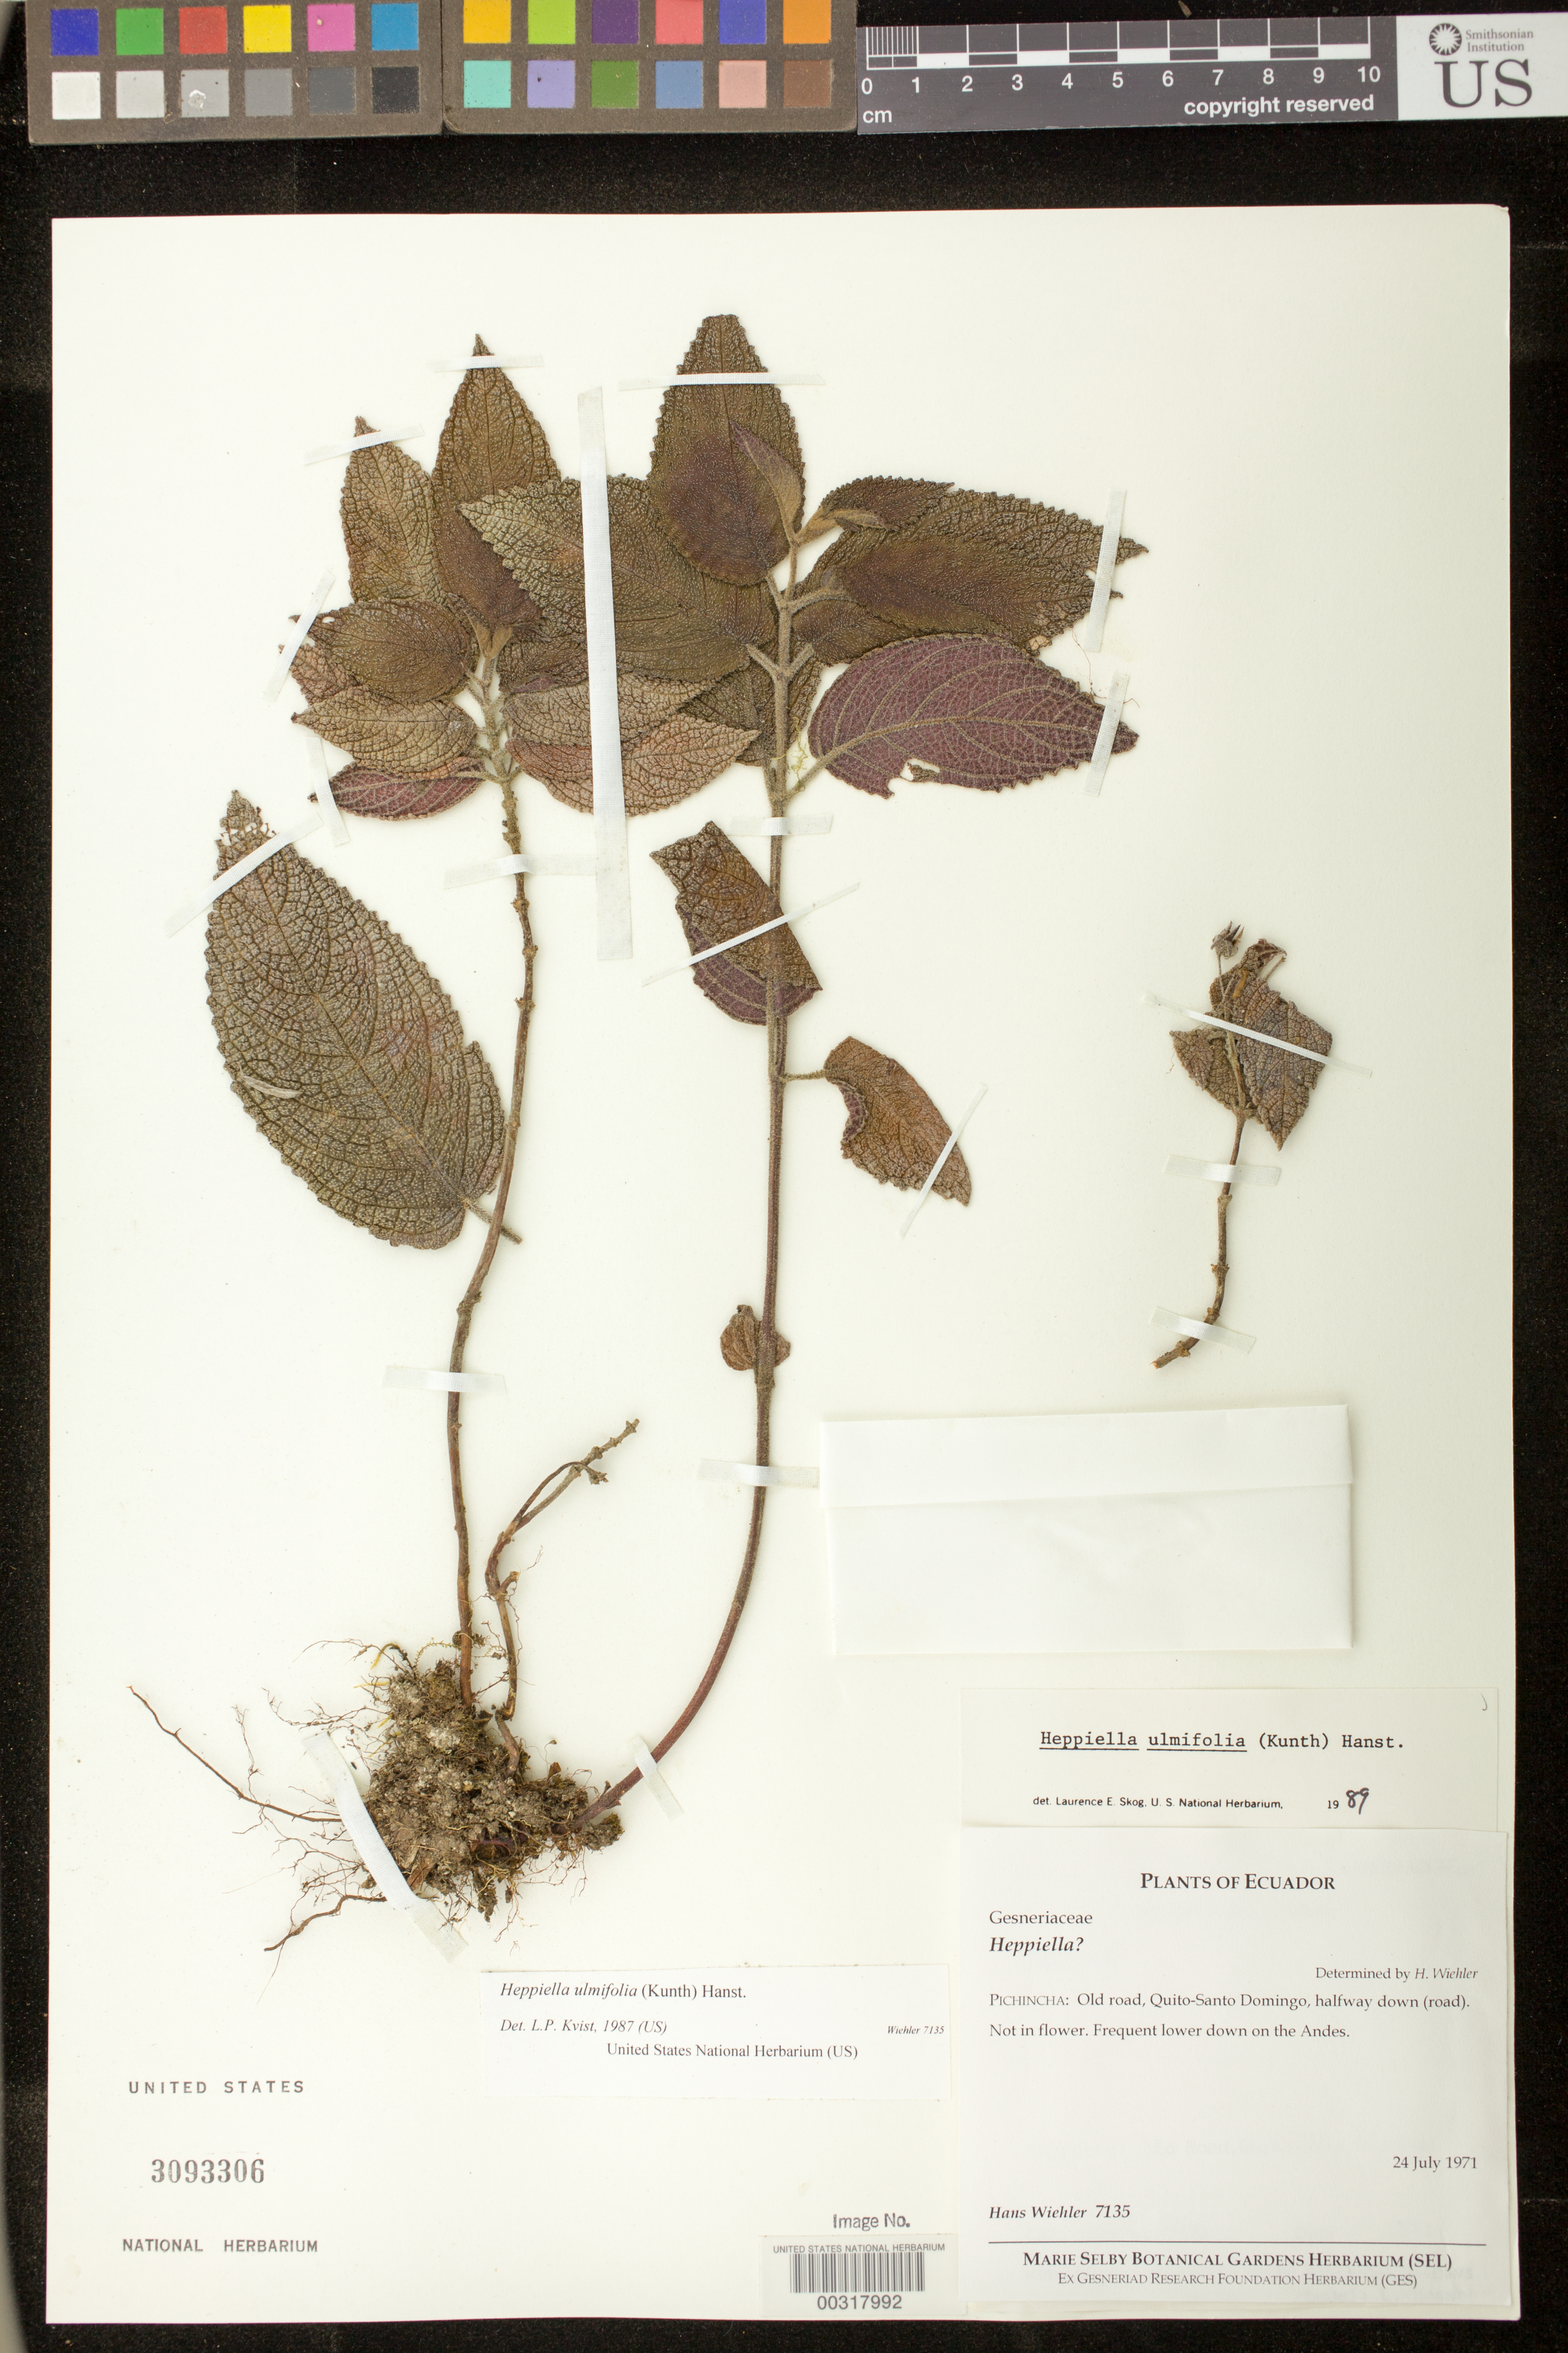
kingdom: Plantae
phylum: Tracheophyta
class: Magnoliopsida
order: Lamiales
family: Gesneriaceae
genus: Heppiella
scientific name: Heppiella ulmifolia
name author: (Kunth) Hanst.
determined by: Skog, Laurence E.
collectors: H. J. Wiehler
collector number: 7135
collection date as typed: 24 Jul 1971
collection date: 1971-07-24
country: Ecuador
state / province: Pichincha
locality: Old road, Quito-Santo Domingo, halfway down (road)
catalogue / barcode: US 3093306